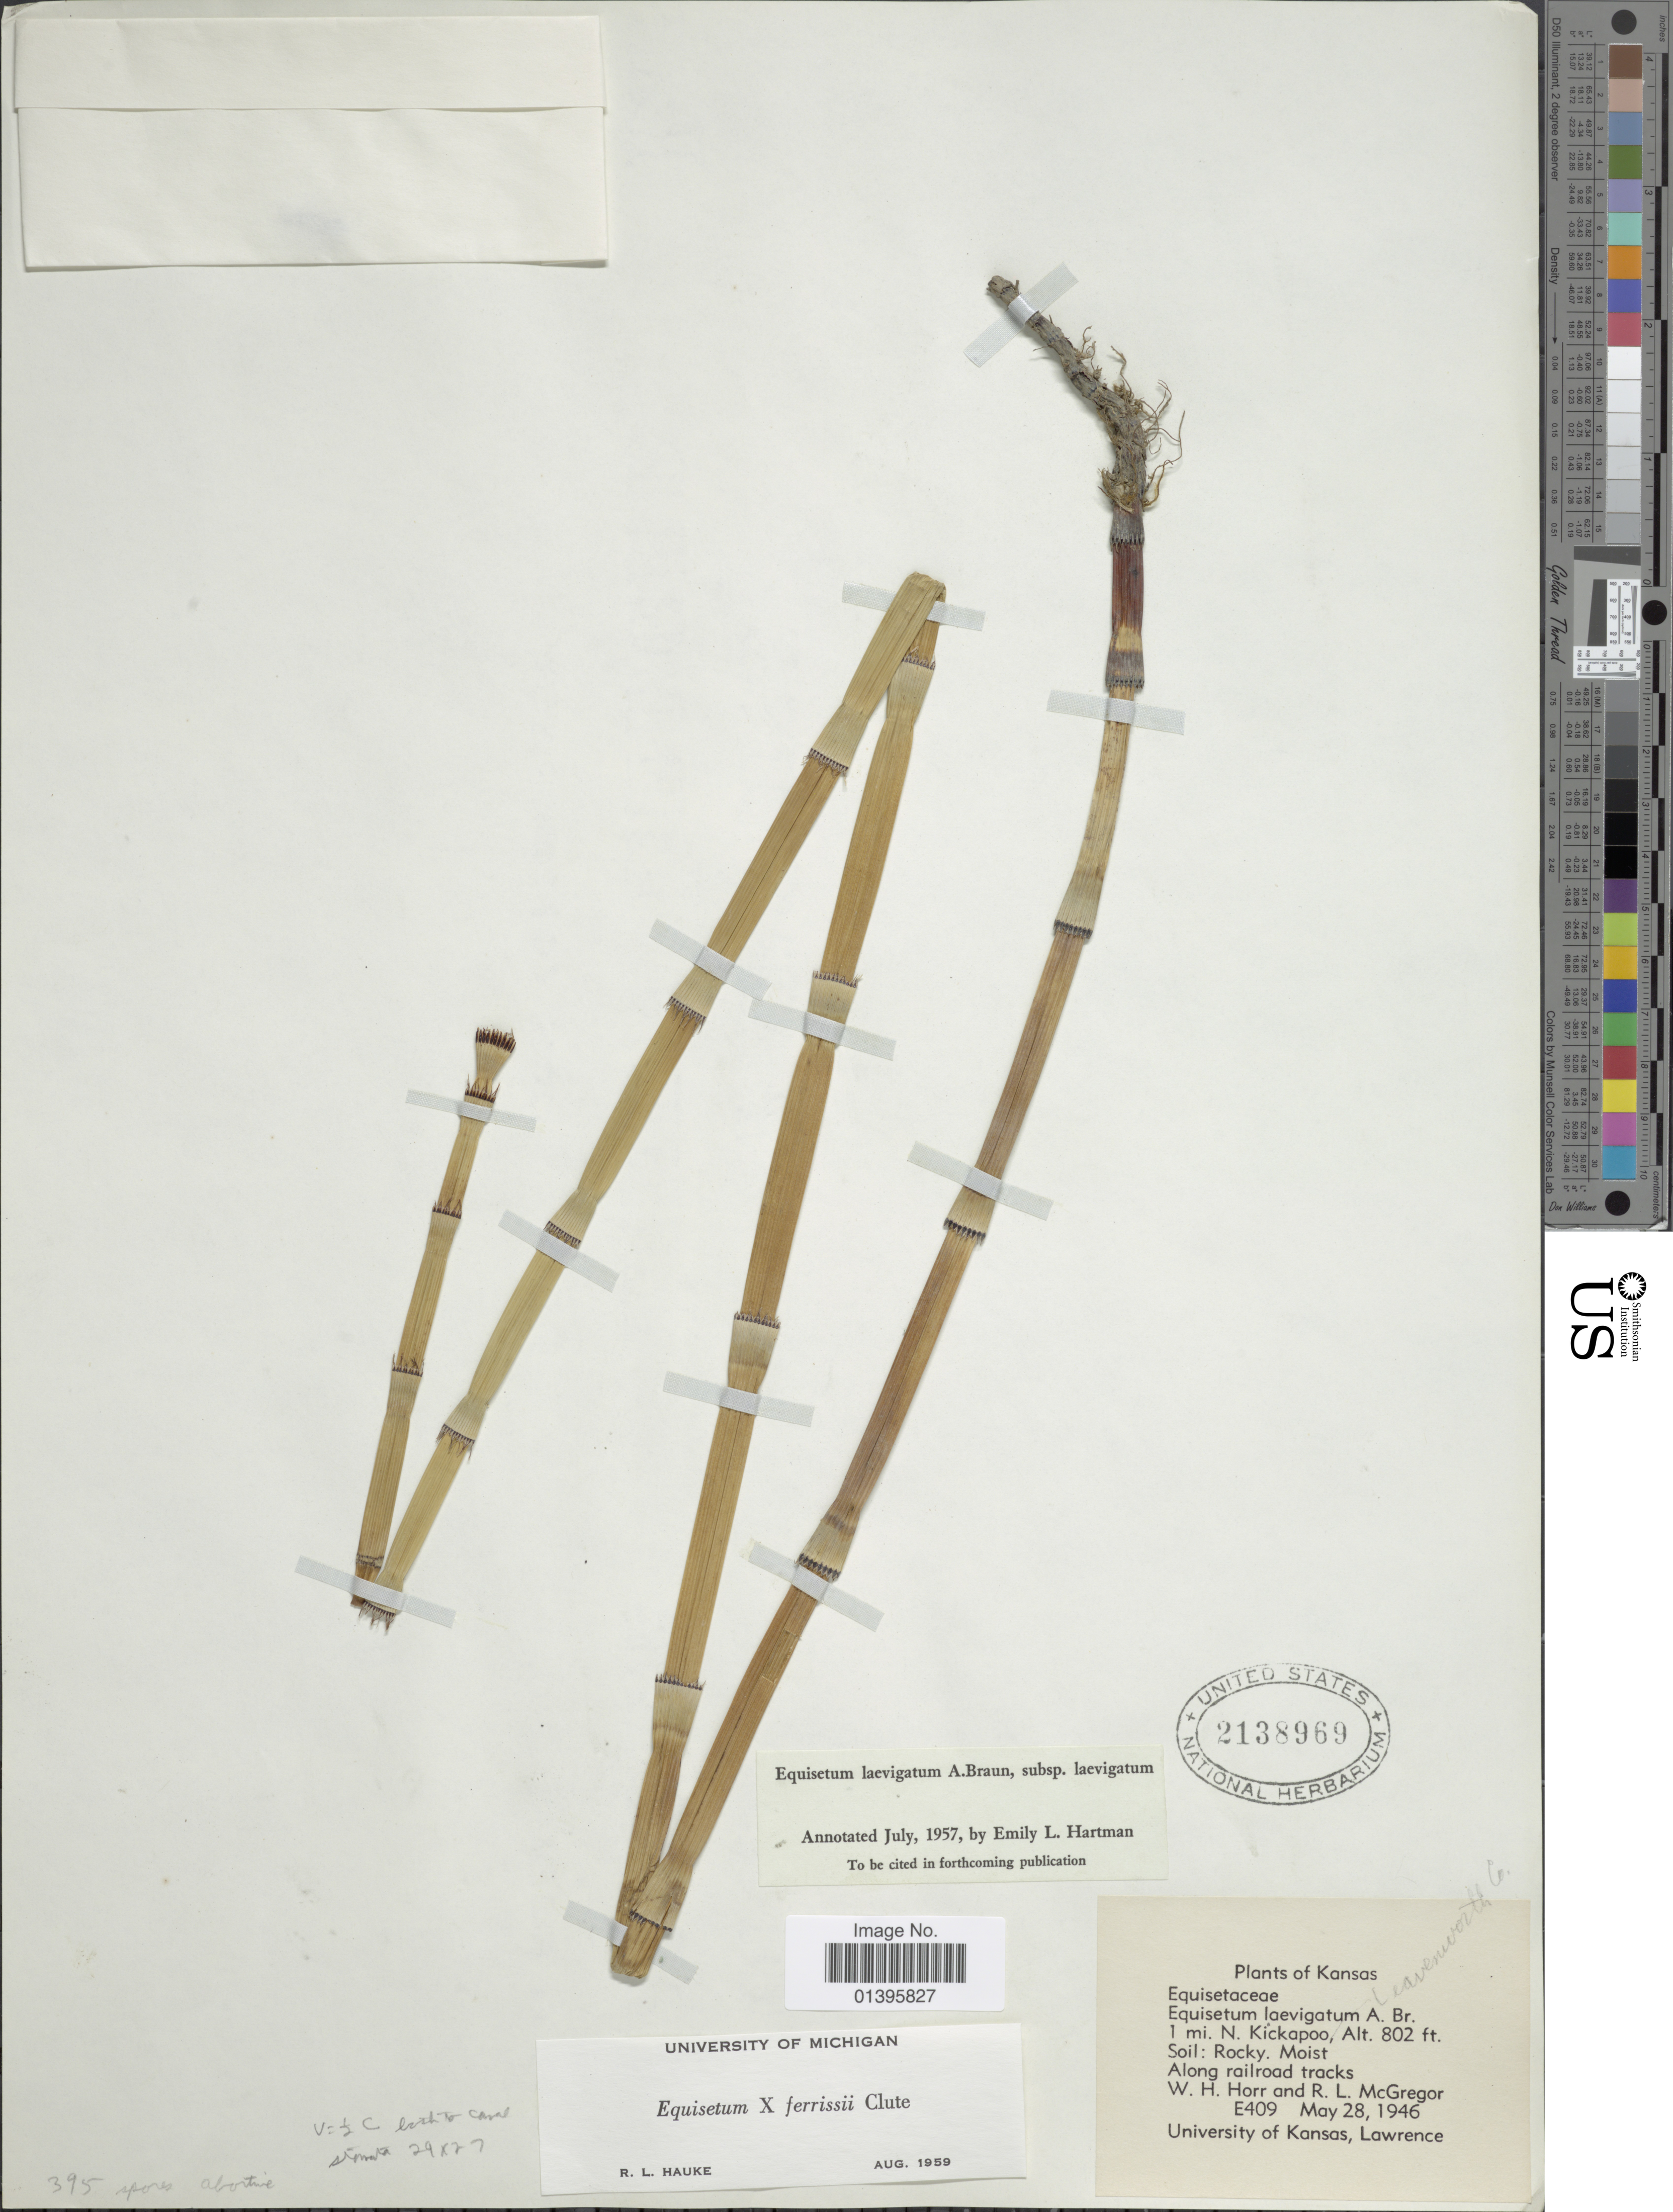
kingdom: Plantae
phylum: Tracheophyta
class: Polypodiopsida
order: Equisetales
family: Equisetaceae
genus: Equisetum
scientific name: Equisetum x ferrissii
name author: Clute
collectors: W. H. Horr & R. McGregor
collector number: E409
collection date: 1946-05-28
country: United States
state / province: Kansas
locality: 1 mi. N. Kickapoo, Leavenworth Co.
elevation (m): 244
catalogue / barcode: US 2138969